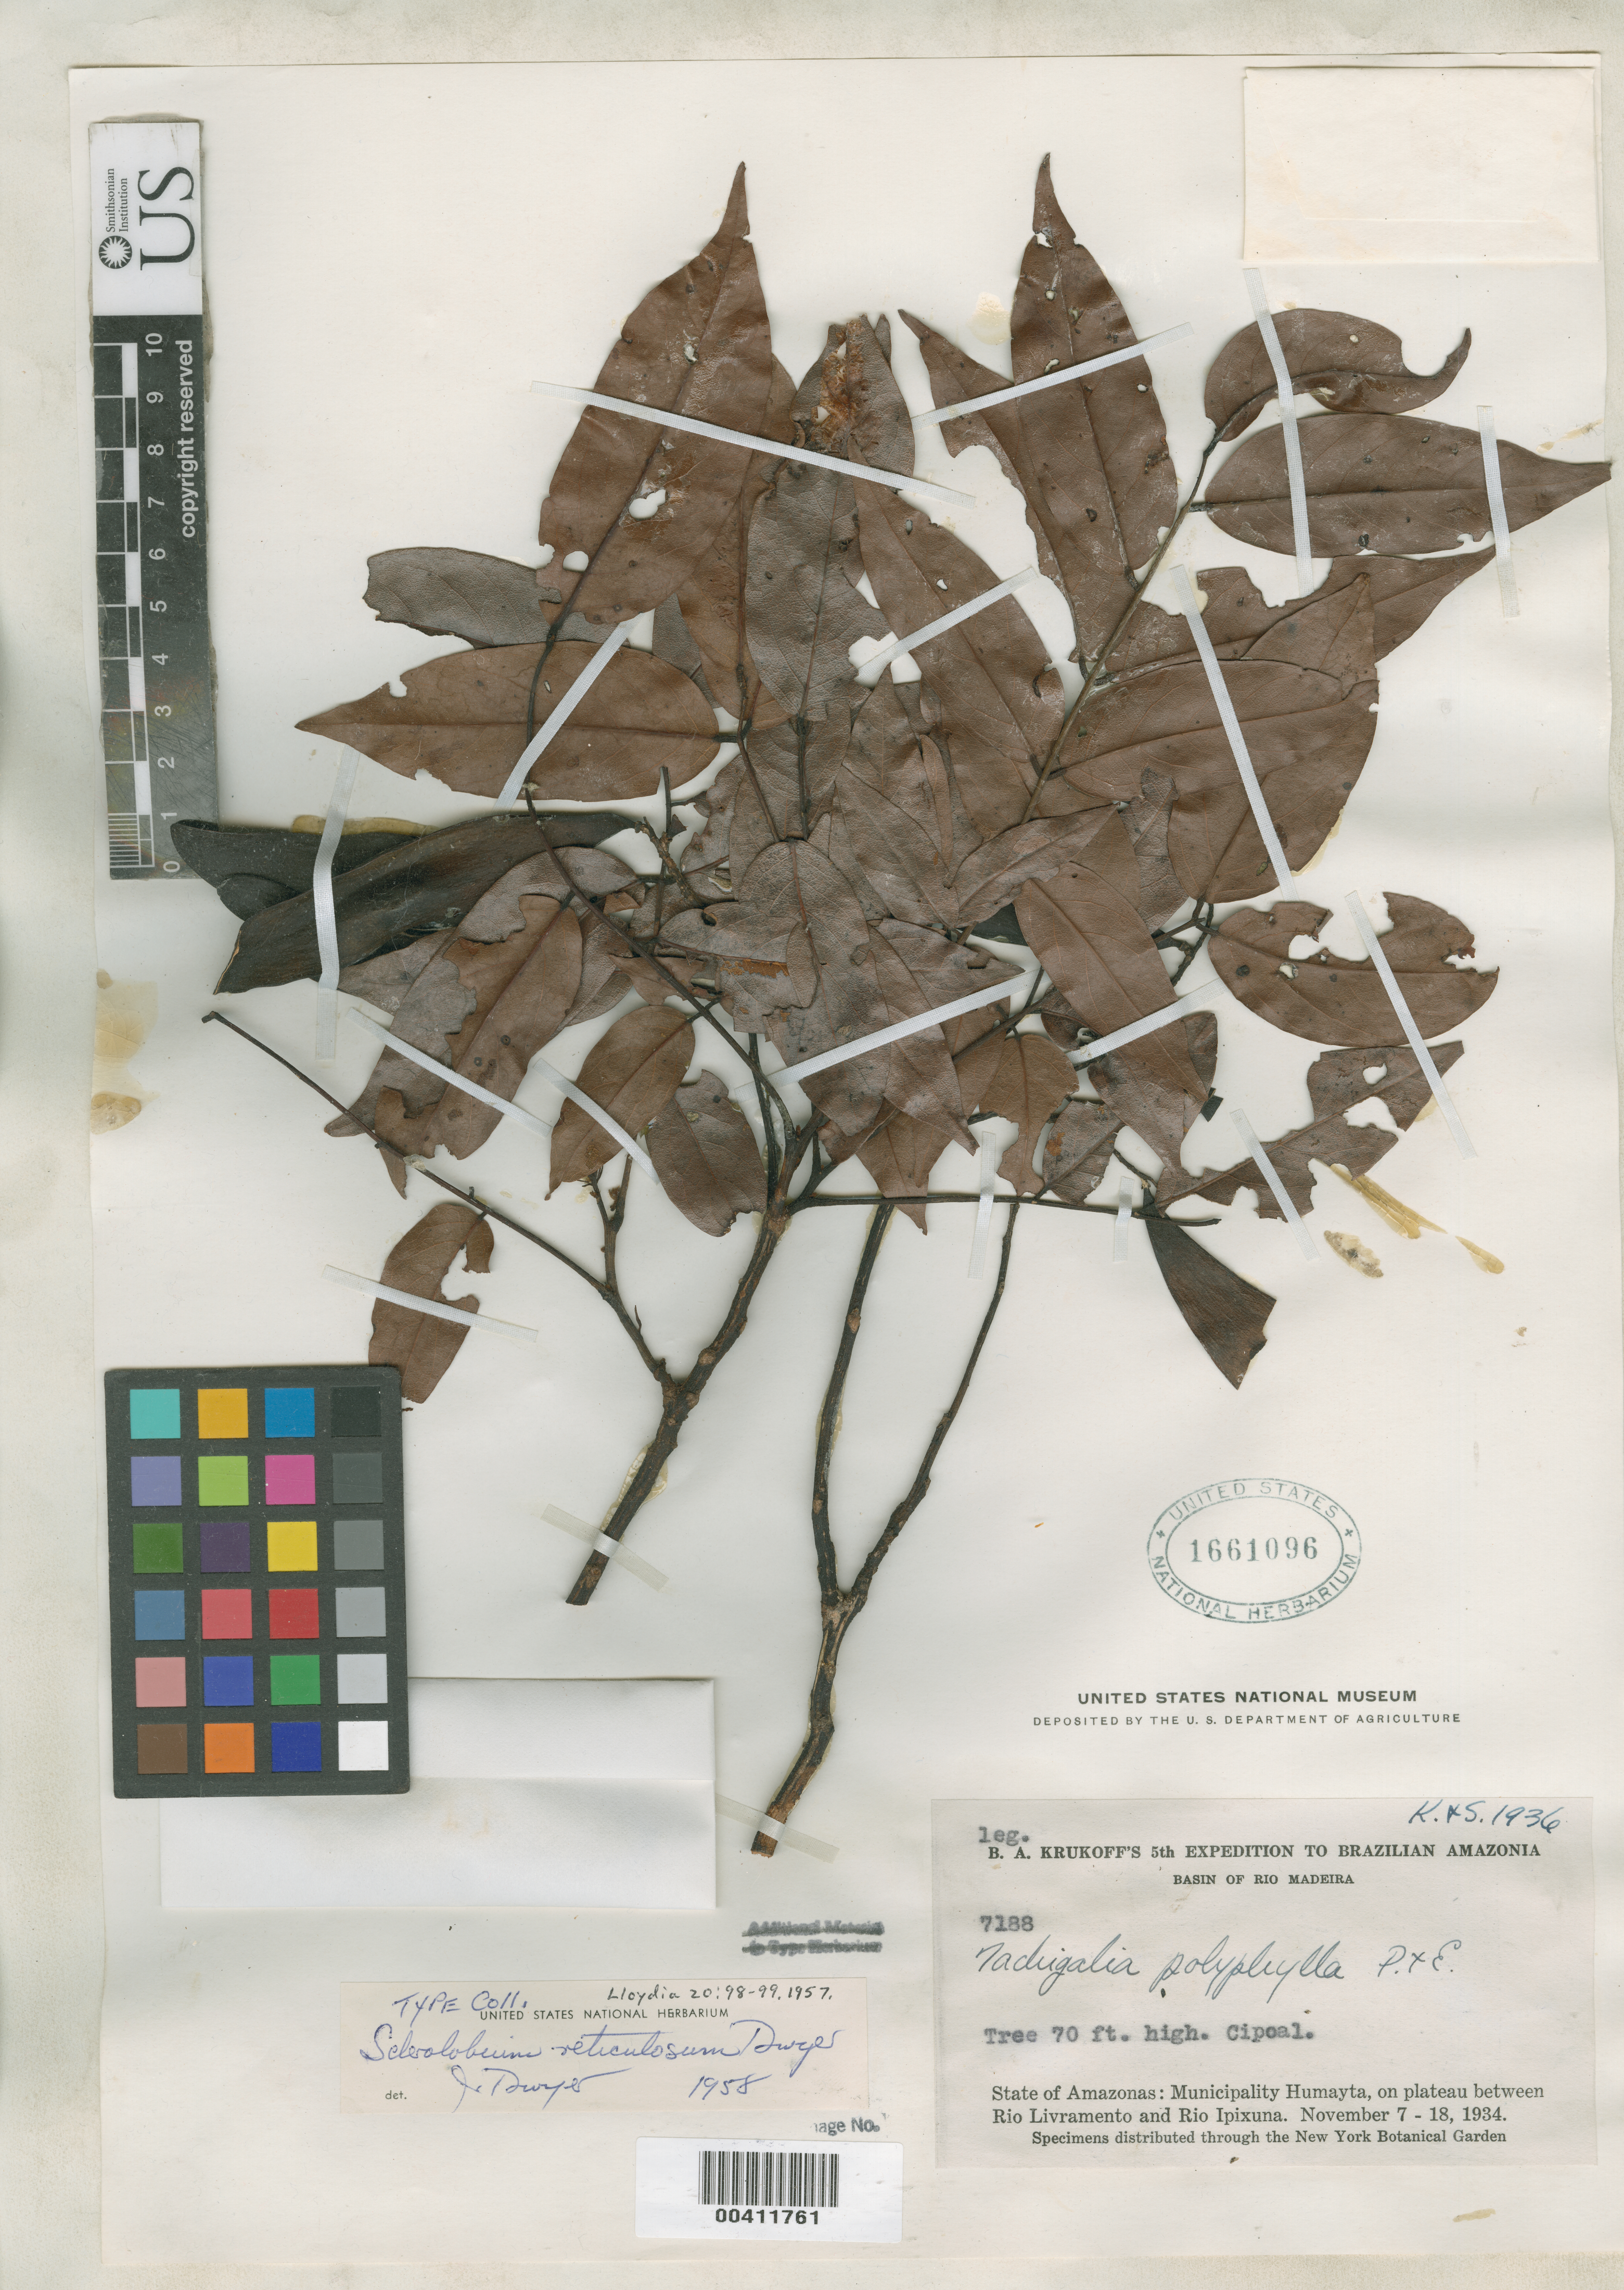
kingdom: Plantae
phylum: Tracheophyta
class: Magnoliopsida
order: Fabales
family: Fabaceae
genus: Sclerolobium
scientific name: Sclerolobium reticulosum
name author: R.A. Dyer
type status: Isotype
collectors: B. A. Krukoff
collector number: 7188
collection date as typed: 07 Nov 1934 to 18 Nov 1934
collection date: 1934-11-07/1934-11-18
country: Brazil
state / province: Amazonas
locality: Municipality Humyata, on plateau between Rio Livramento and Rio Ipixuna.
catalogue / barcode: US 1661096